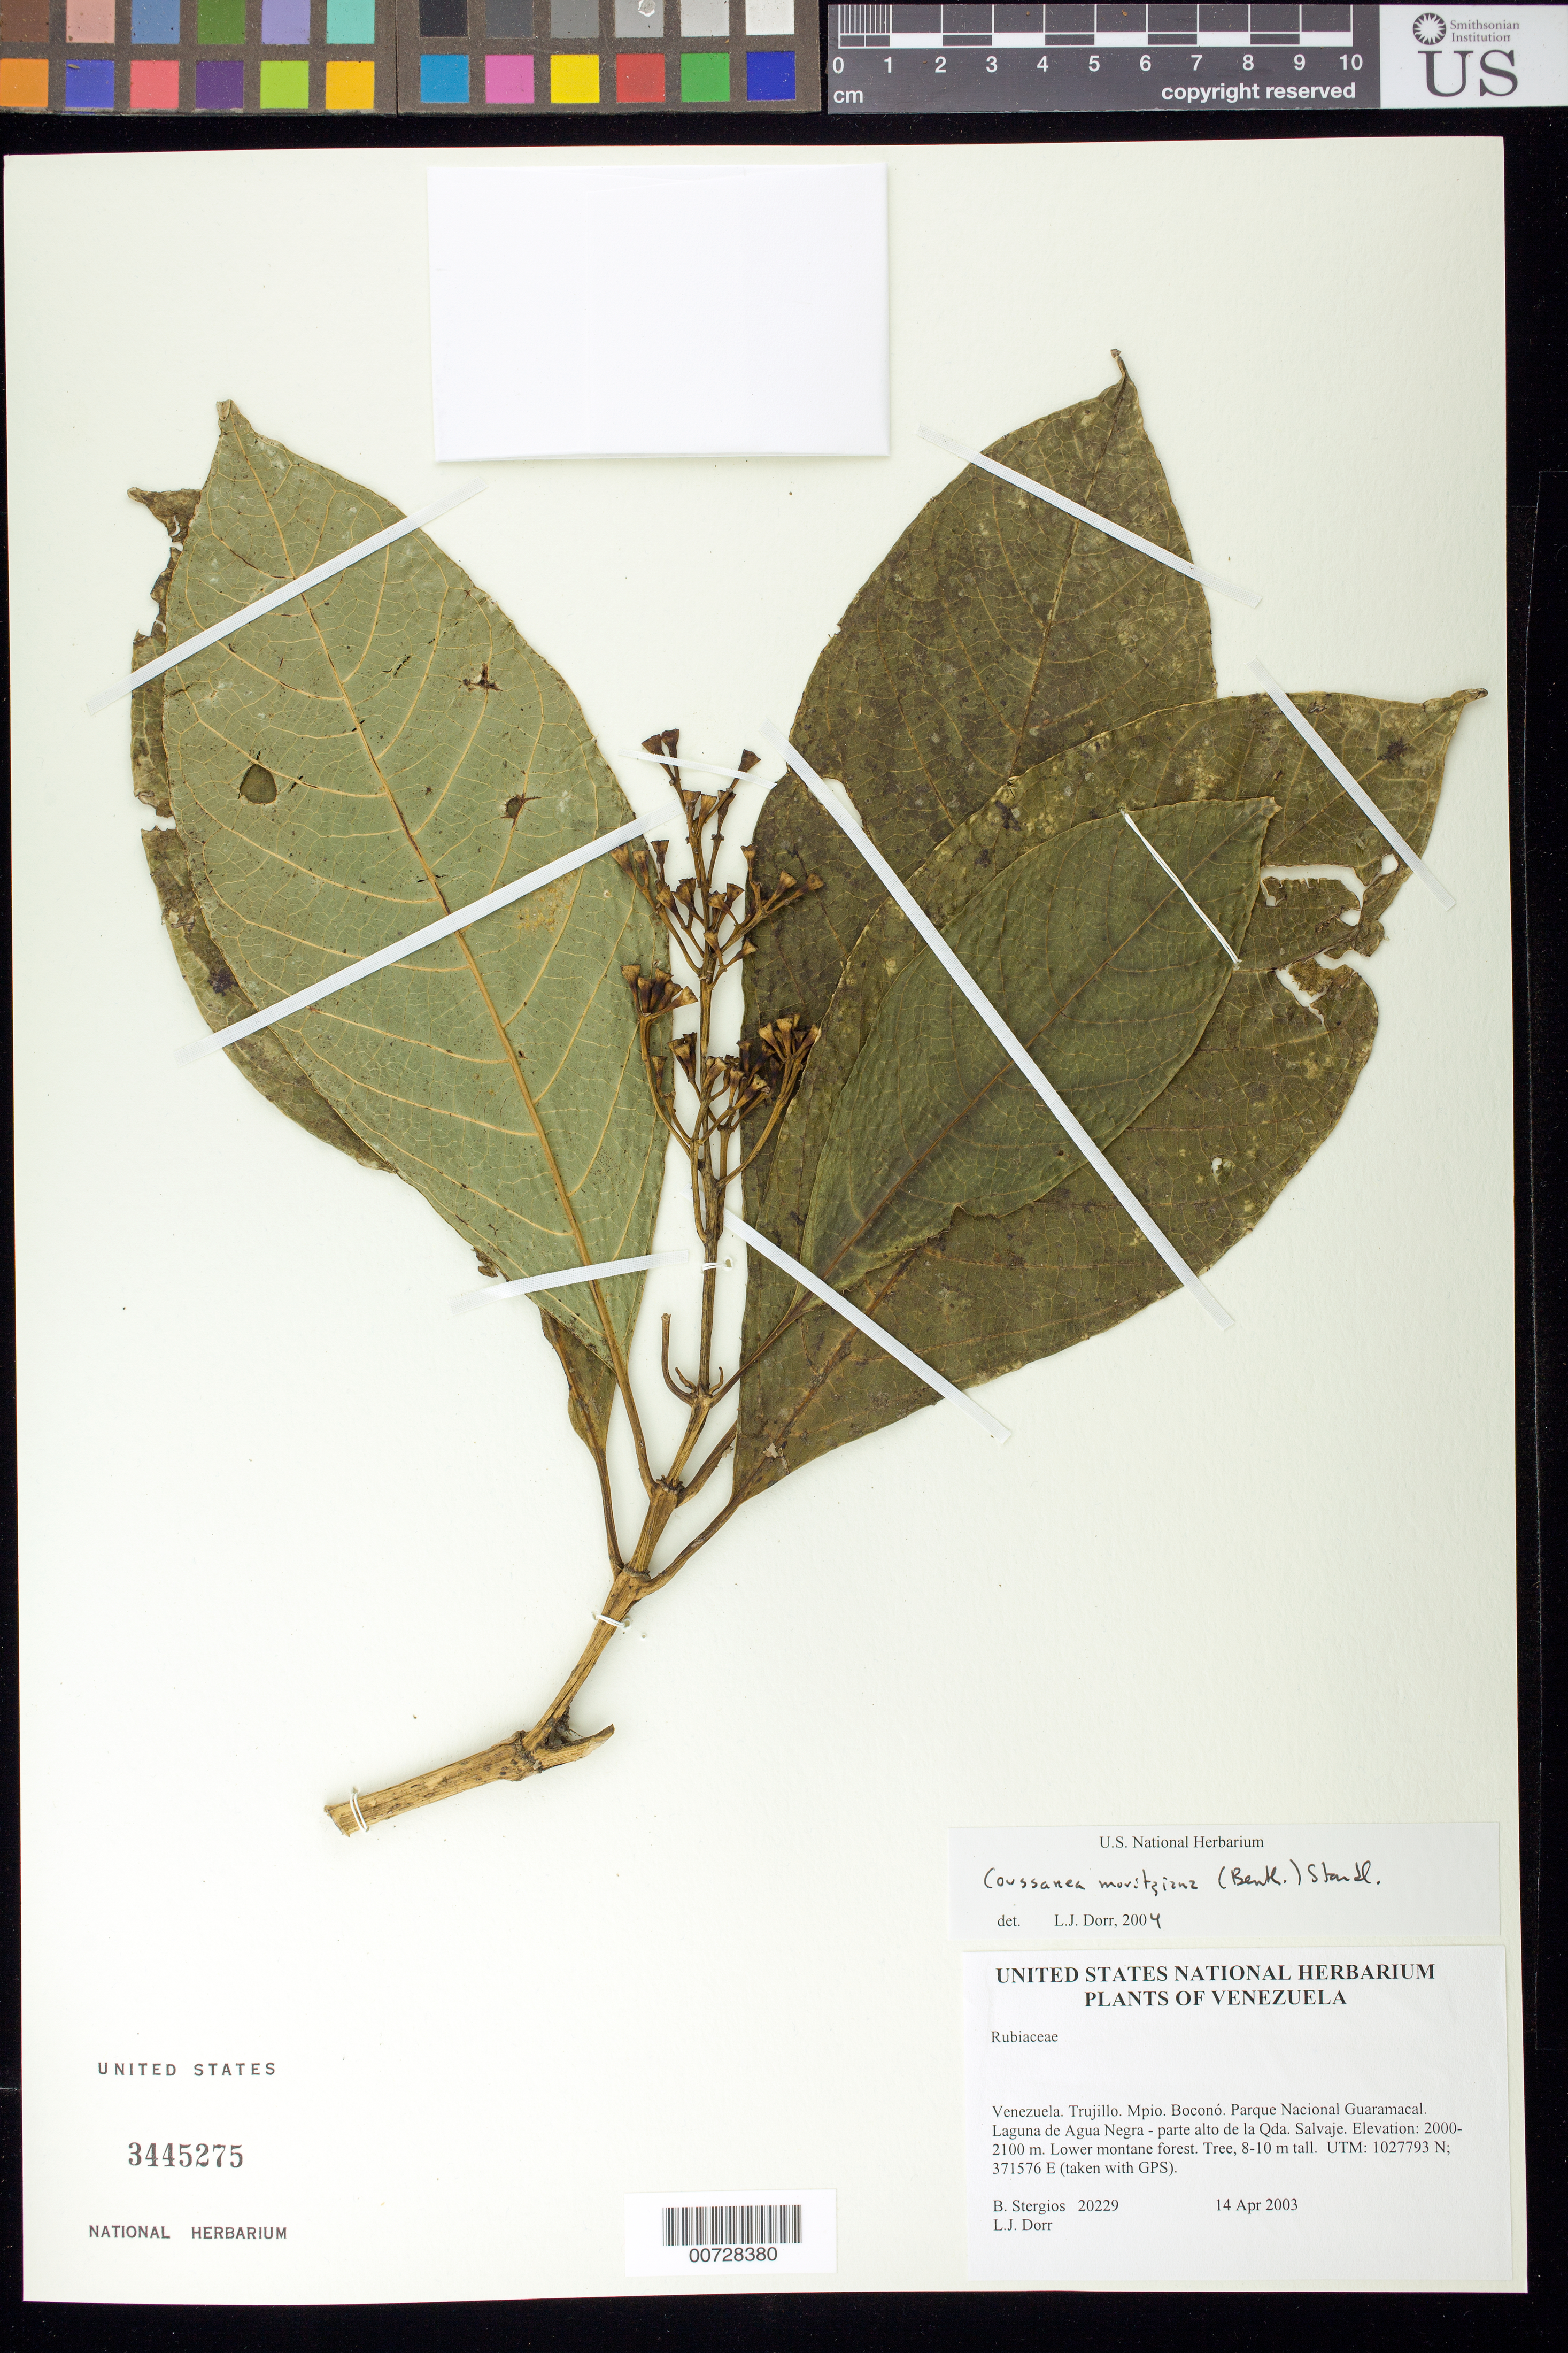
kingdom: Plantae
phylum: Tracheophyta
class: Magnoliopsida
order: Gentianales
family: Rubiaceae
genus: Coussarea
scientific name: Coussarea moritziana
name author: (Benth.) Standl.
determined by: Dorr, L. J., (BOT), Smithsonian Institution - National Museum of Natural History (UNITED STATES)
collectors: B. G. Stergios & L. J. Dorr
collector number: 20229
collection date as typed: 14 Apr 2003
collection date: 2003-04-14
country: Venezuela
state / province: Trujillo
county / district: Boconó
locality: Parque Nacional Guaramacal. Laguna de Agua Negra - parte alto de la Qda. Salvaje.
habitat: Lower montane forest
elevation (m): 2000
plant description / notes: MO, PORT, US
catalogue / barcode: US 3445275